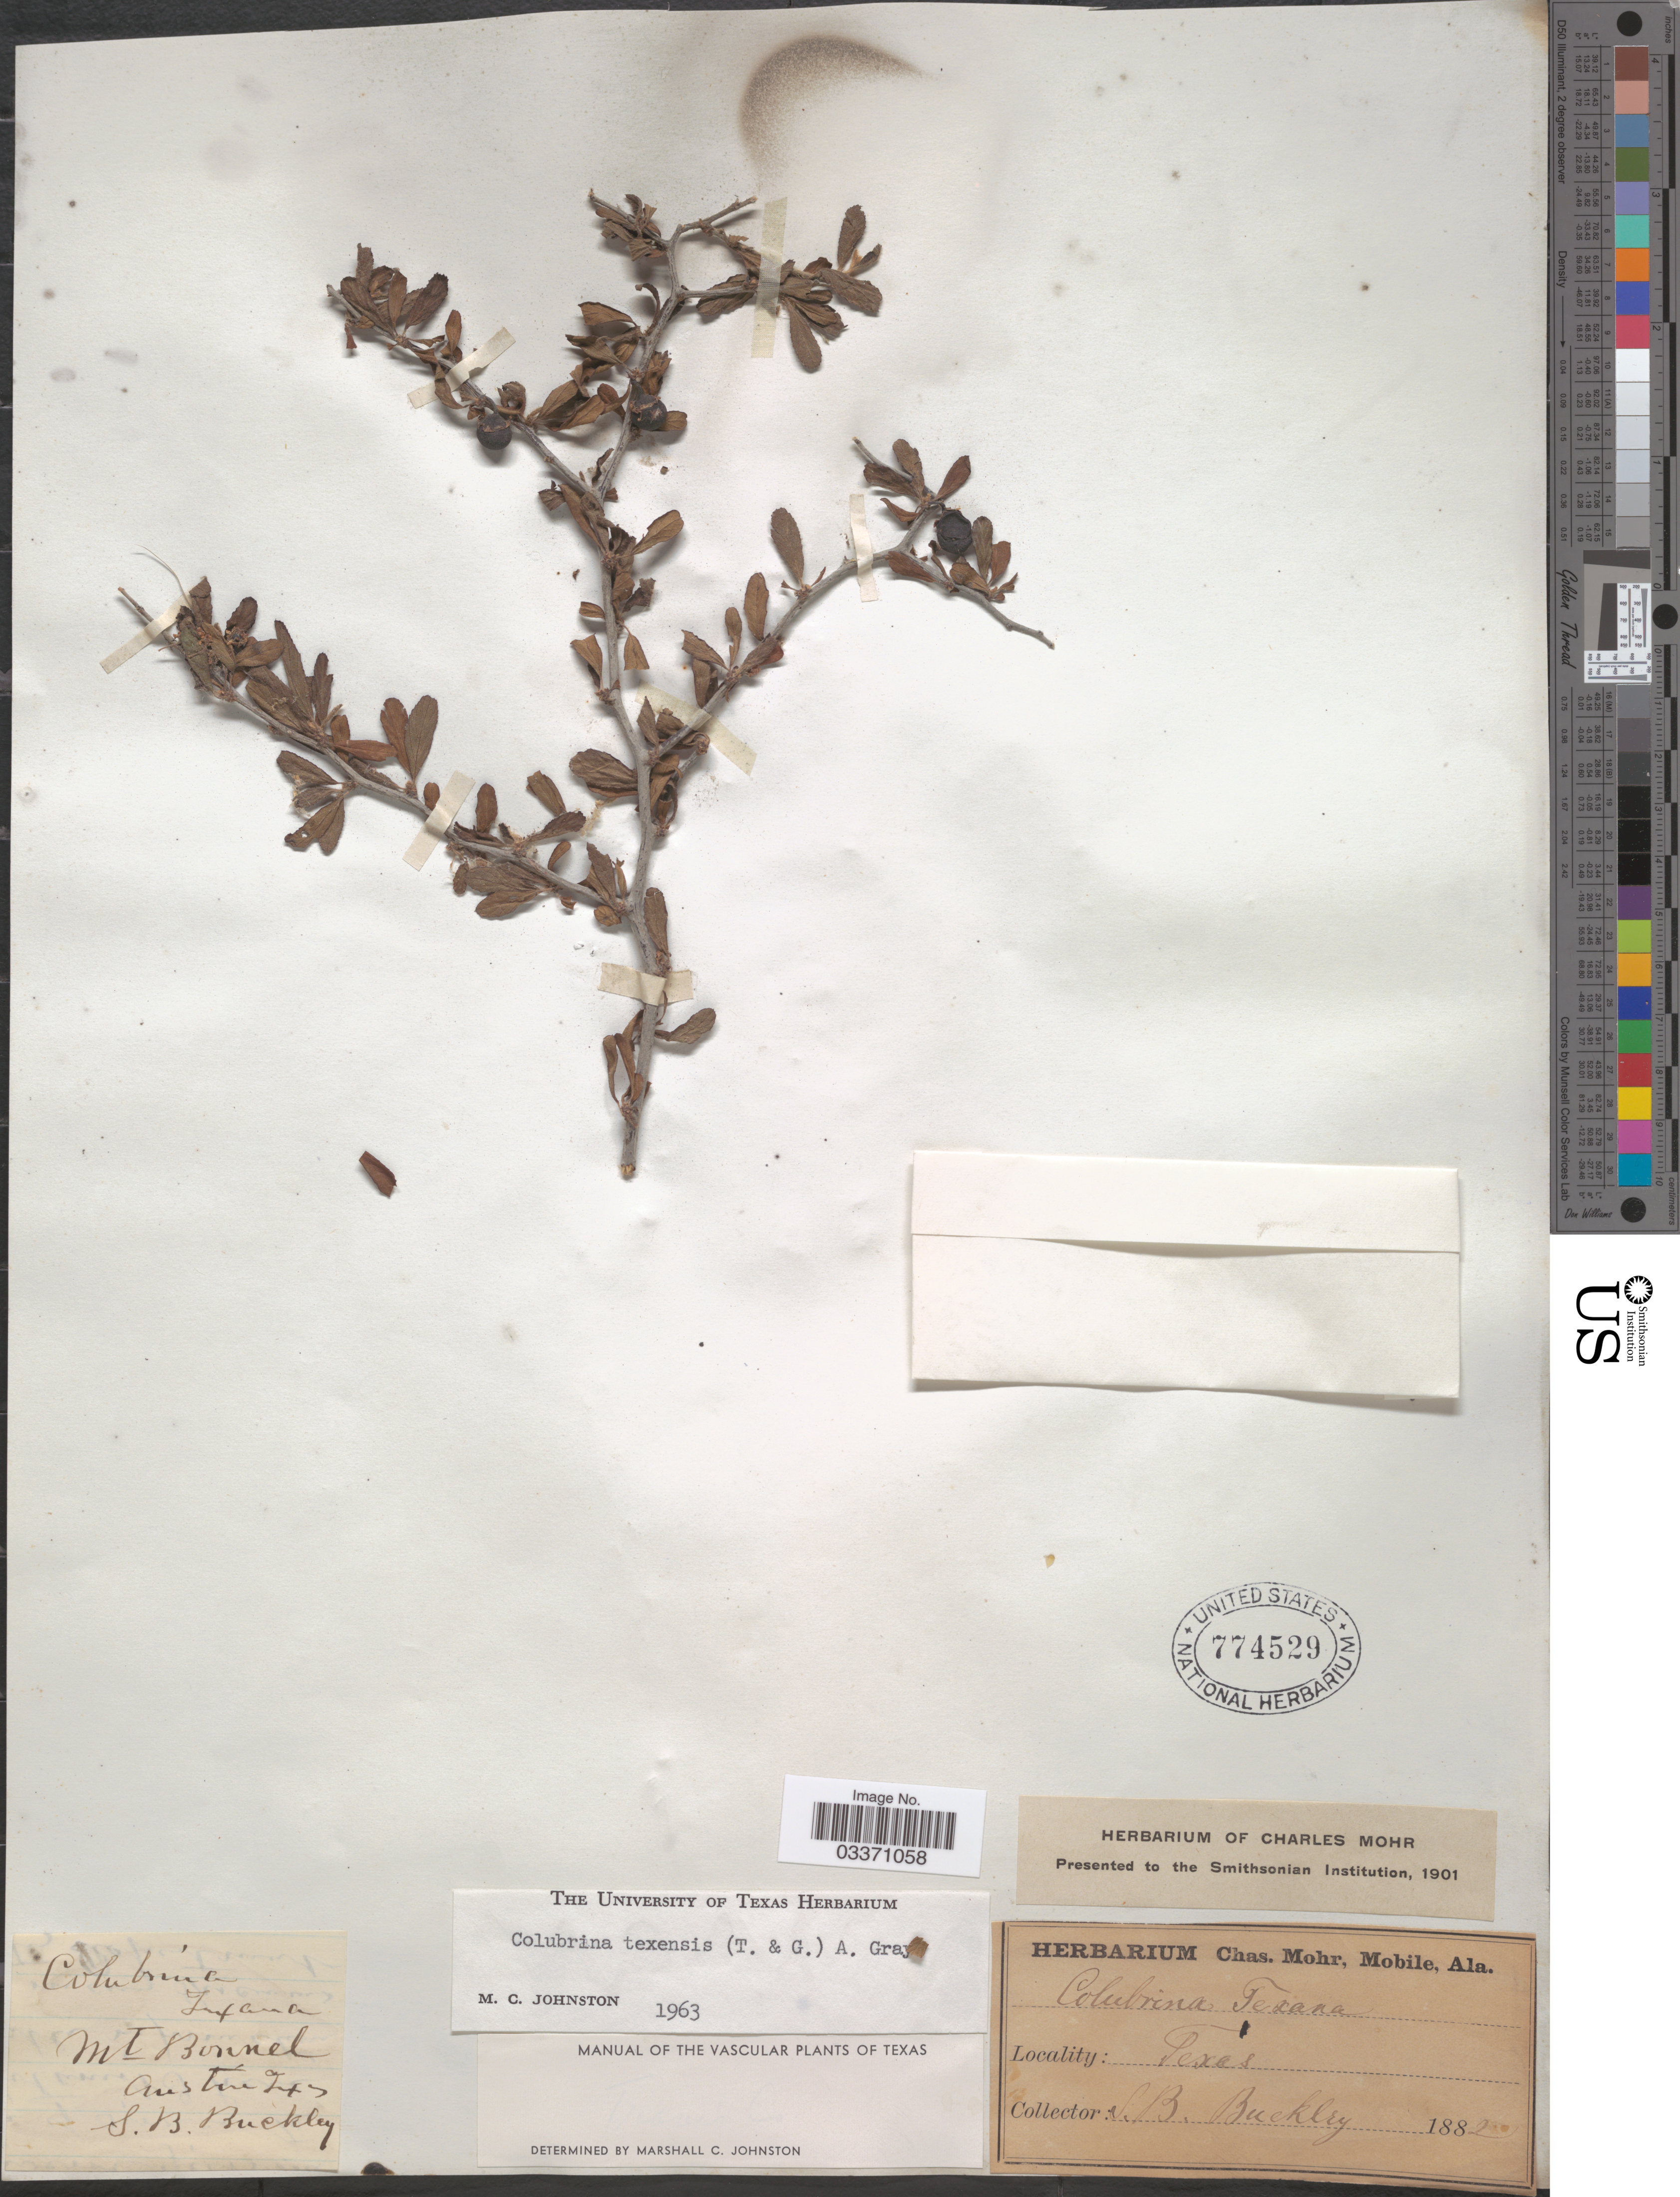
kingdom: Plantae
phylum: Tracheophyta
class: Magnoliopsida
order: Rosales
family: Rhamnaceae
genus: Colubrina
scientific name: Colubrina texensis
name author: (Torr. & A. Gray) A. Gray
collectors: S. B. Buckley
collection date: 1882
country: United States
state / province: Texas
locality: Mt. Bonnel. Austin.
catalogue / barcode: US 774529